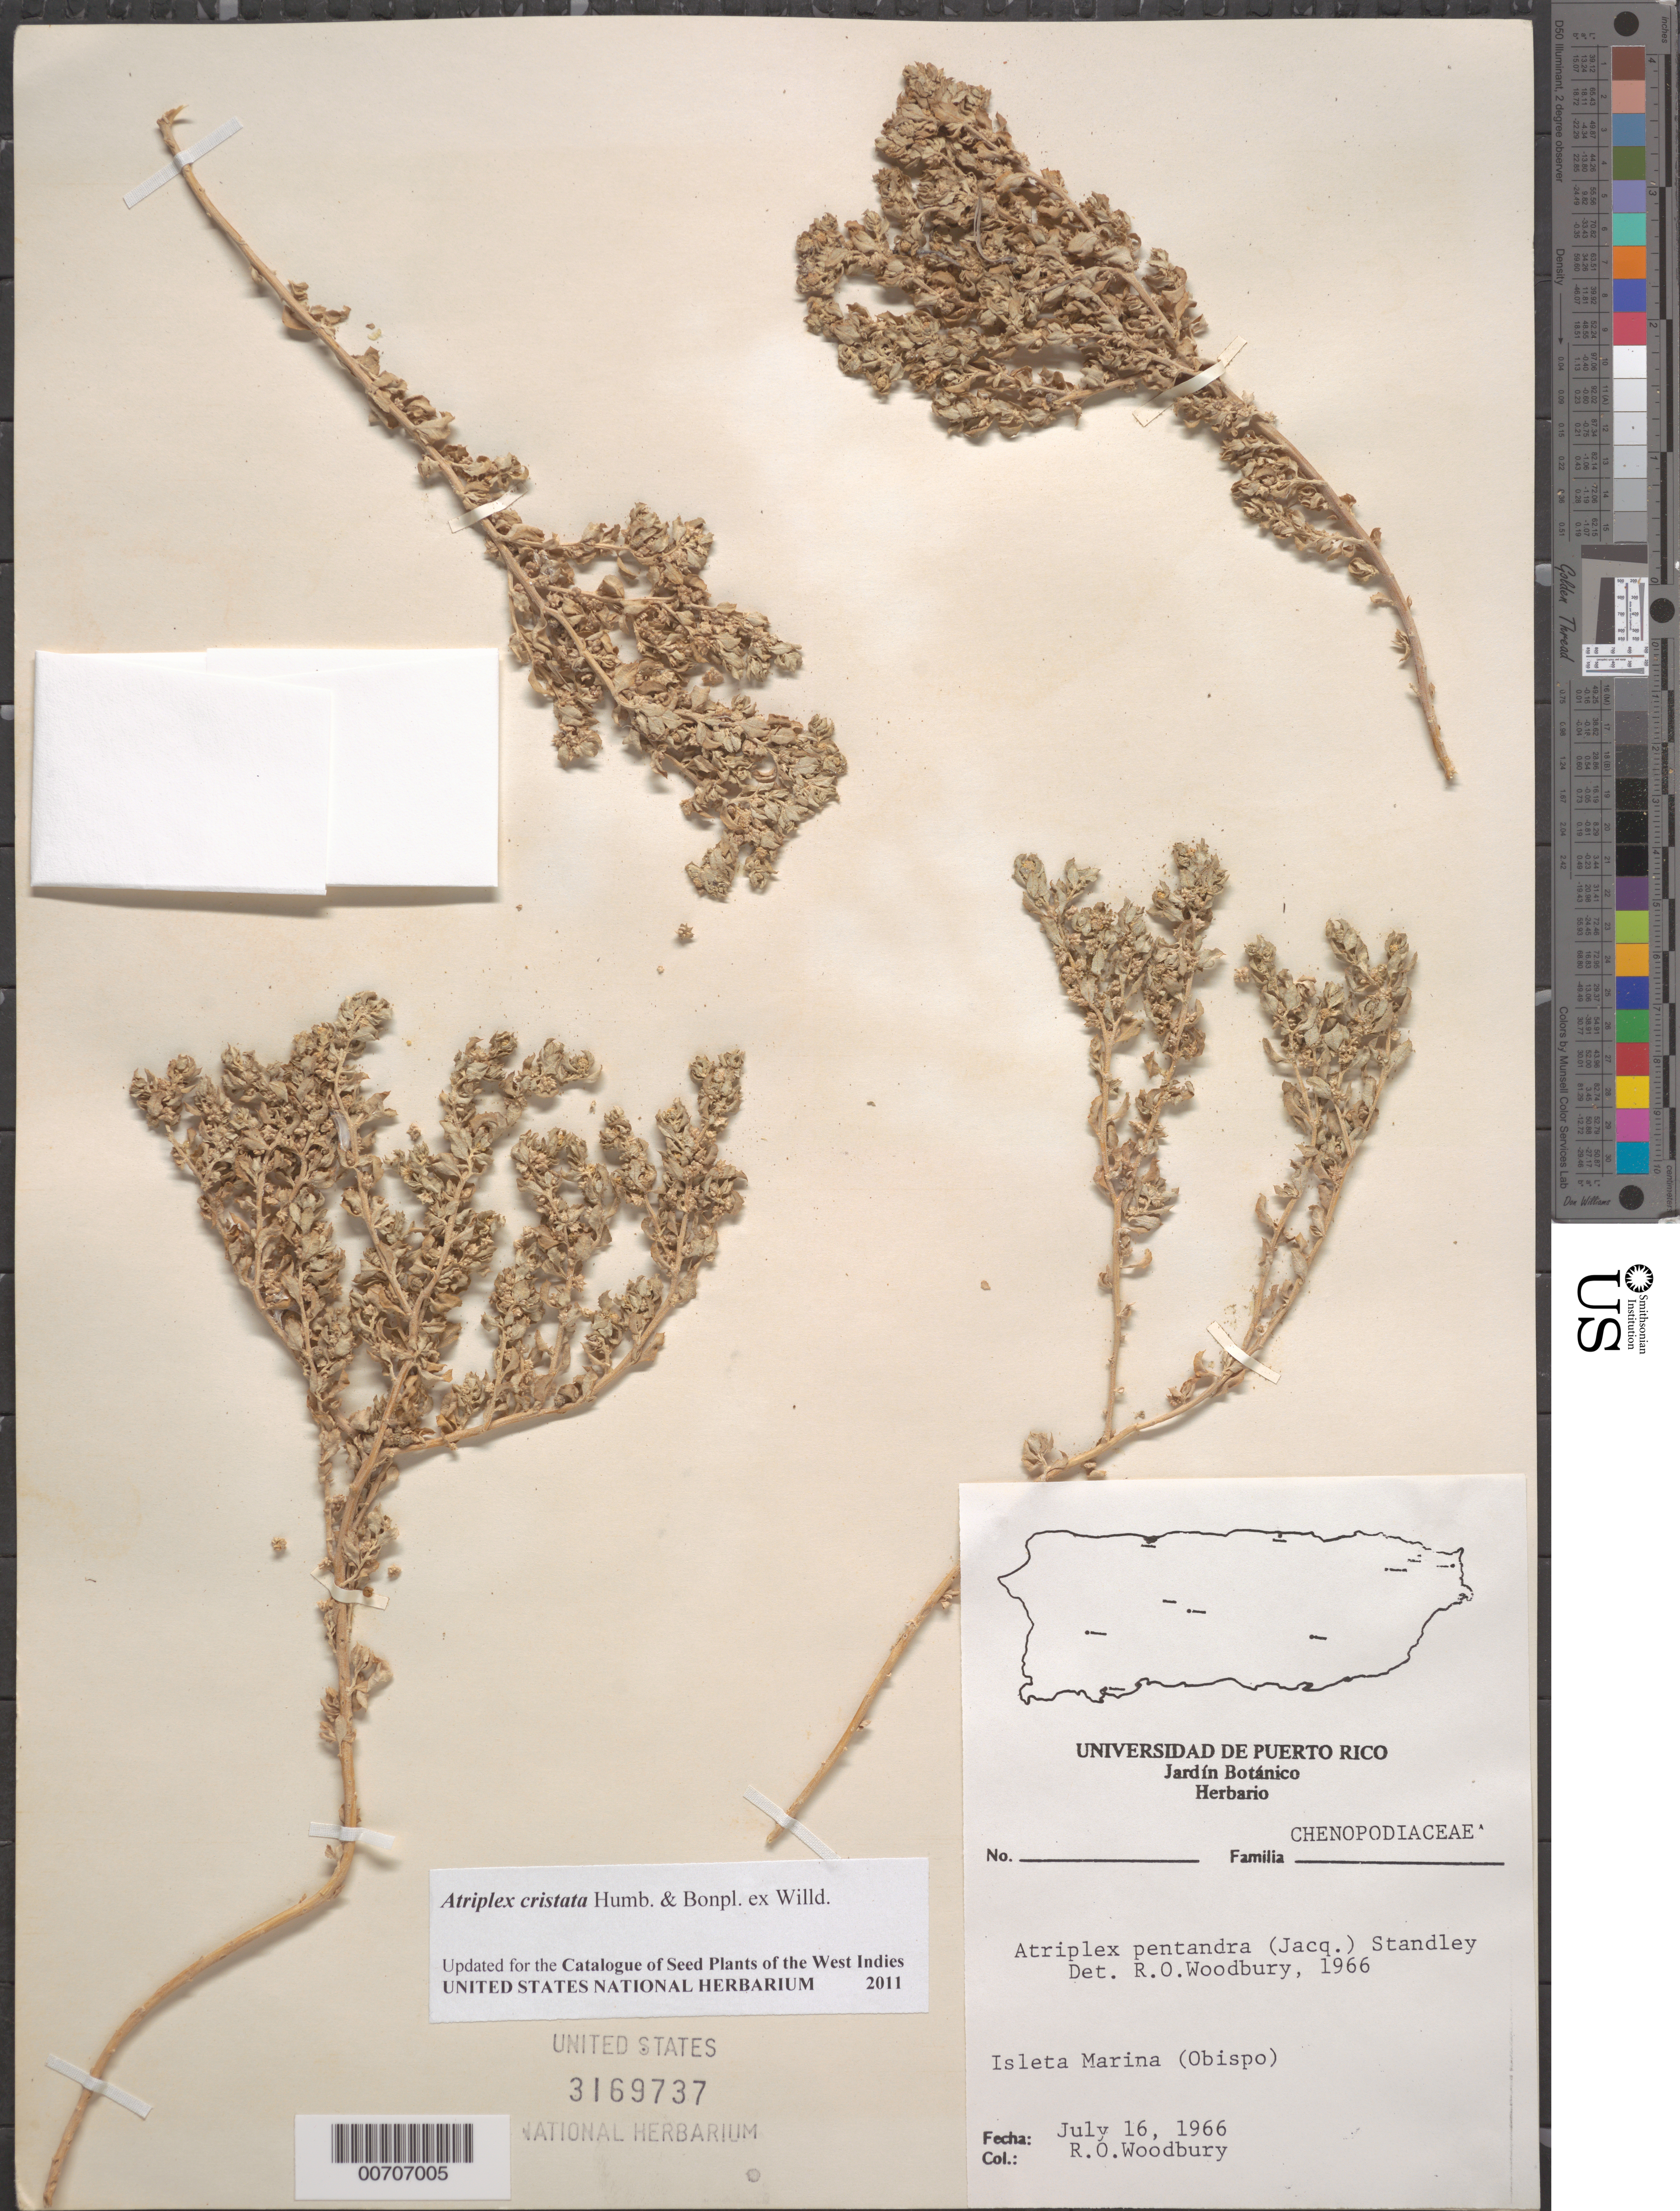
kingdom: Plantae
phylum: Tracheophyta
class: Magnoliopsida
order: Caryophyllales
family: Amaranthaceae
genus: Atriplex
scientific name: Atriplex pentandra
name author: (Jacq.) Standl.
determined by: Woodbury, R. O.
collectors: R. O. Woodbury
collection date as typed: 16 Jul 1966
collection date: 1966-07-16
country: Puerto Rico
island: Greater Antilles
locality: Isleta Marina (Obispo)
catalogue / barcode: US 3169737